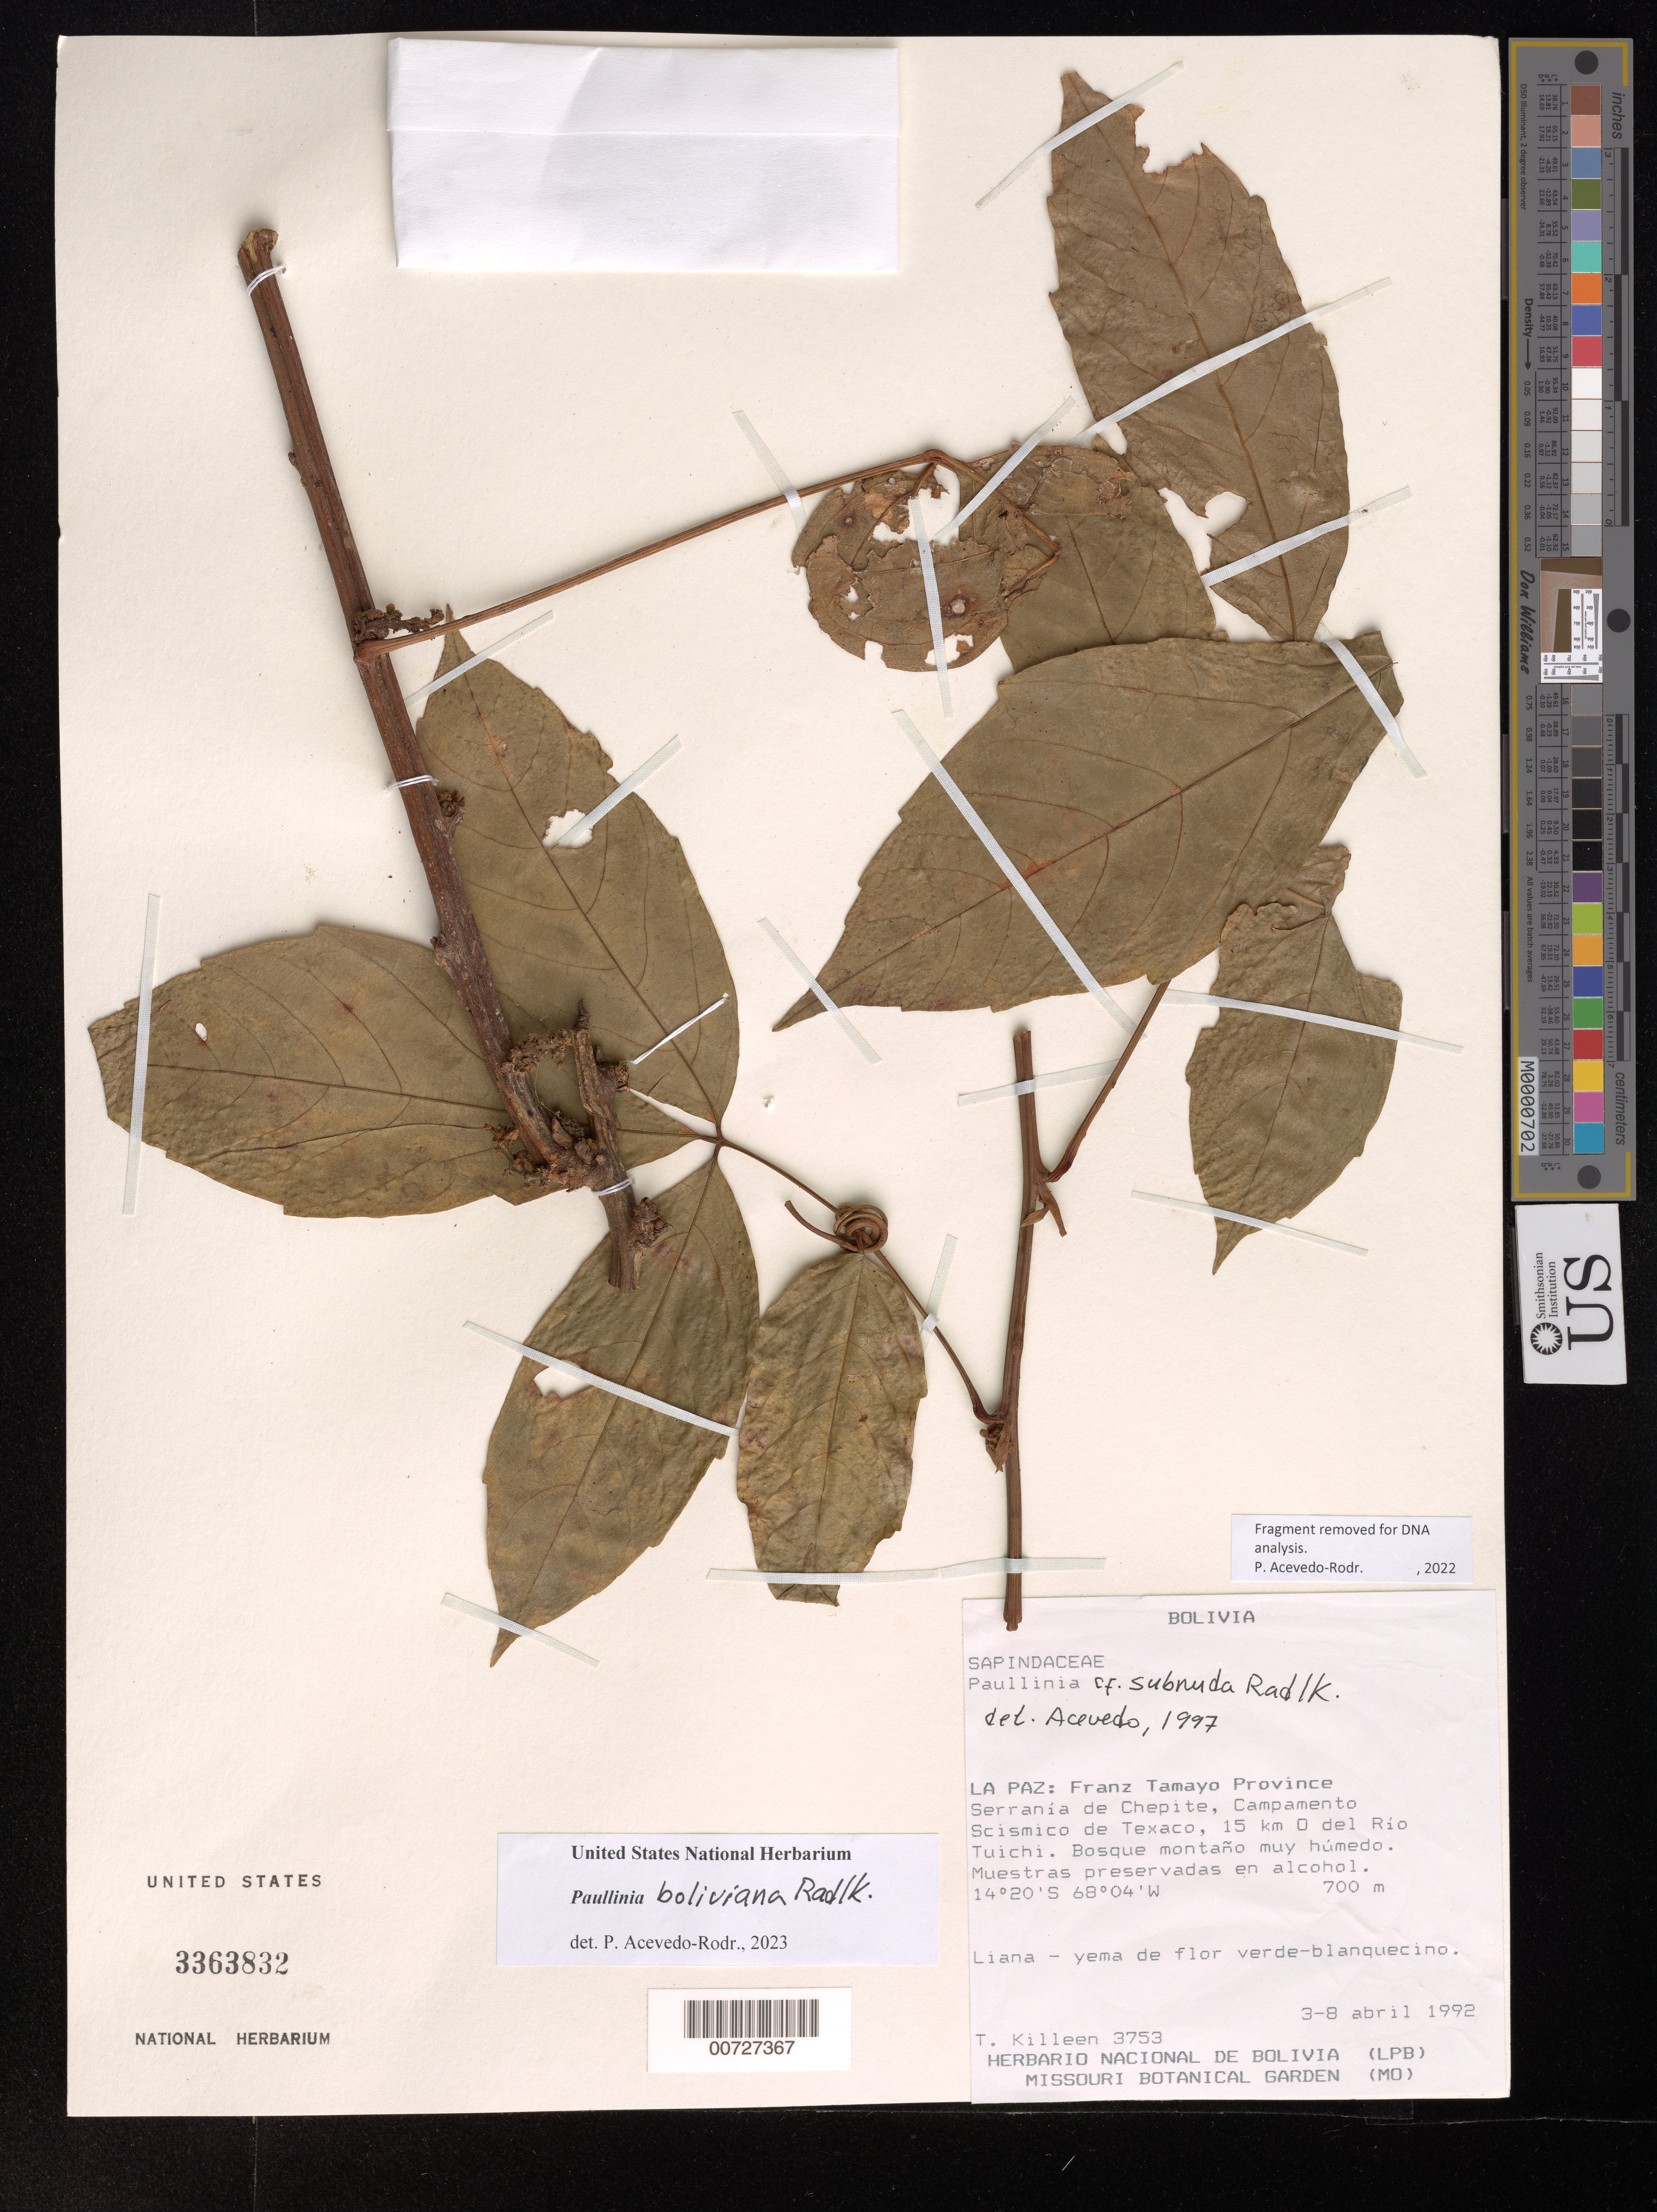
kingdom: Plantae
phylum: Tracheophyta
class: Magnoliopsida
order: Sapindales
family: Sapindaceae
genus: Paullinia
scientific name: Paullinia subnuda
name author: Radlk.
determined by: Acevedo-Rodríguez, P., (BOT), Smithsonian Institution - National Museum of Natural History (UNITED STATES)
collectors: T. J. Killeen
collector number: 3753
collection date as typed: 03 Apr 1992 to 08 Apr 1992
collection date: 1992-04-03/1992-04-08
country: Bolivia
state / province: La Paz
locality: Franz Tamayo Province, Serrania de Chepite, Campamento Scismico de Texaco, 15 km O del Río Tuichi.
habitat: Bosque montaño muy humedo.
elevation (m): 700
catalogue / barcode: US 3363832